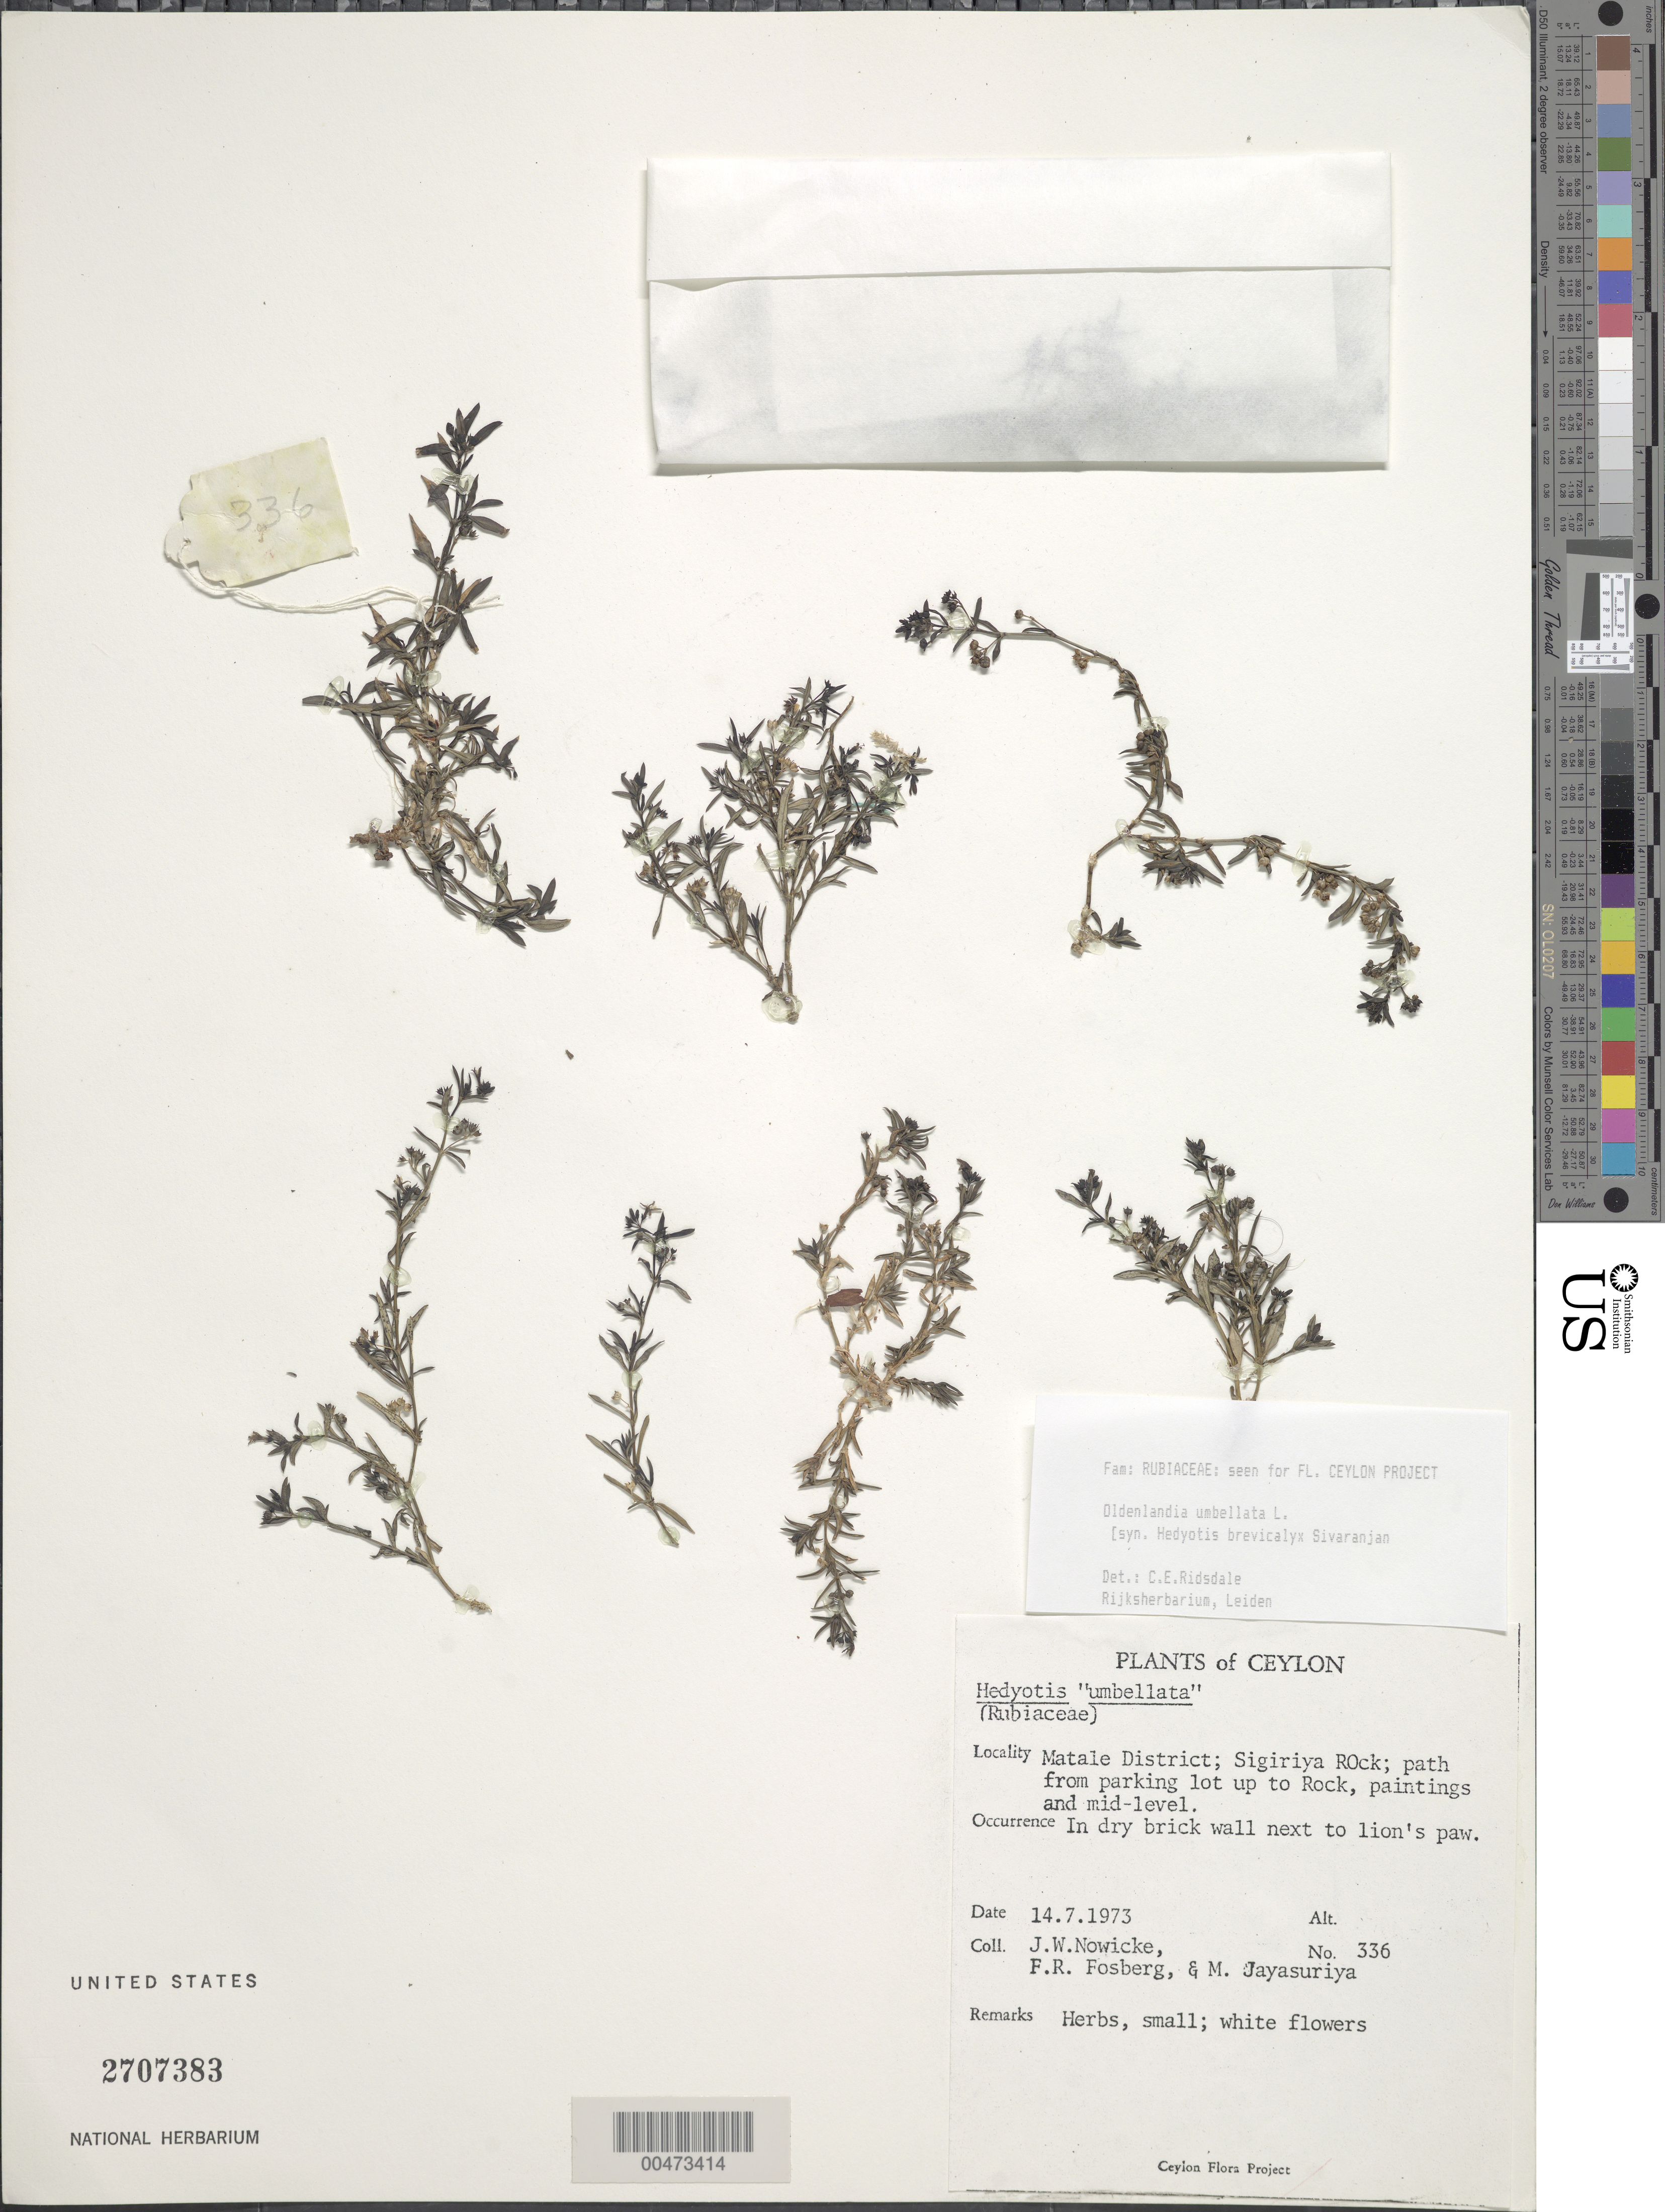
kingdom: Plantae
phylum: Tracheophyta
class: Magnoliopsida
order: Gentianales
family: Rubiaceae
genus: Oldenlandia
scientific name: Oldenlandia umbellata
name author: L.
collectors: J. W. Nowicke, F. R. Fosberg & A. H. Jayasuriya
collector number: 336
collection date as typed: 14 Jul 1973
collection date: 1973-07-14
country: Sri Lanka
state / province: Central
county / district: Matale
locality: Sigiriya Rock, path from parking lot up to Rock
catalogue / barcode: US 2707383